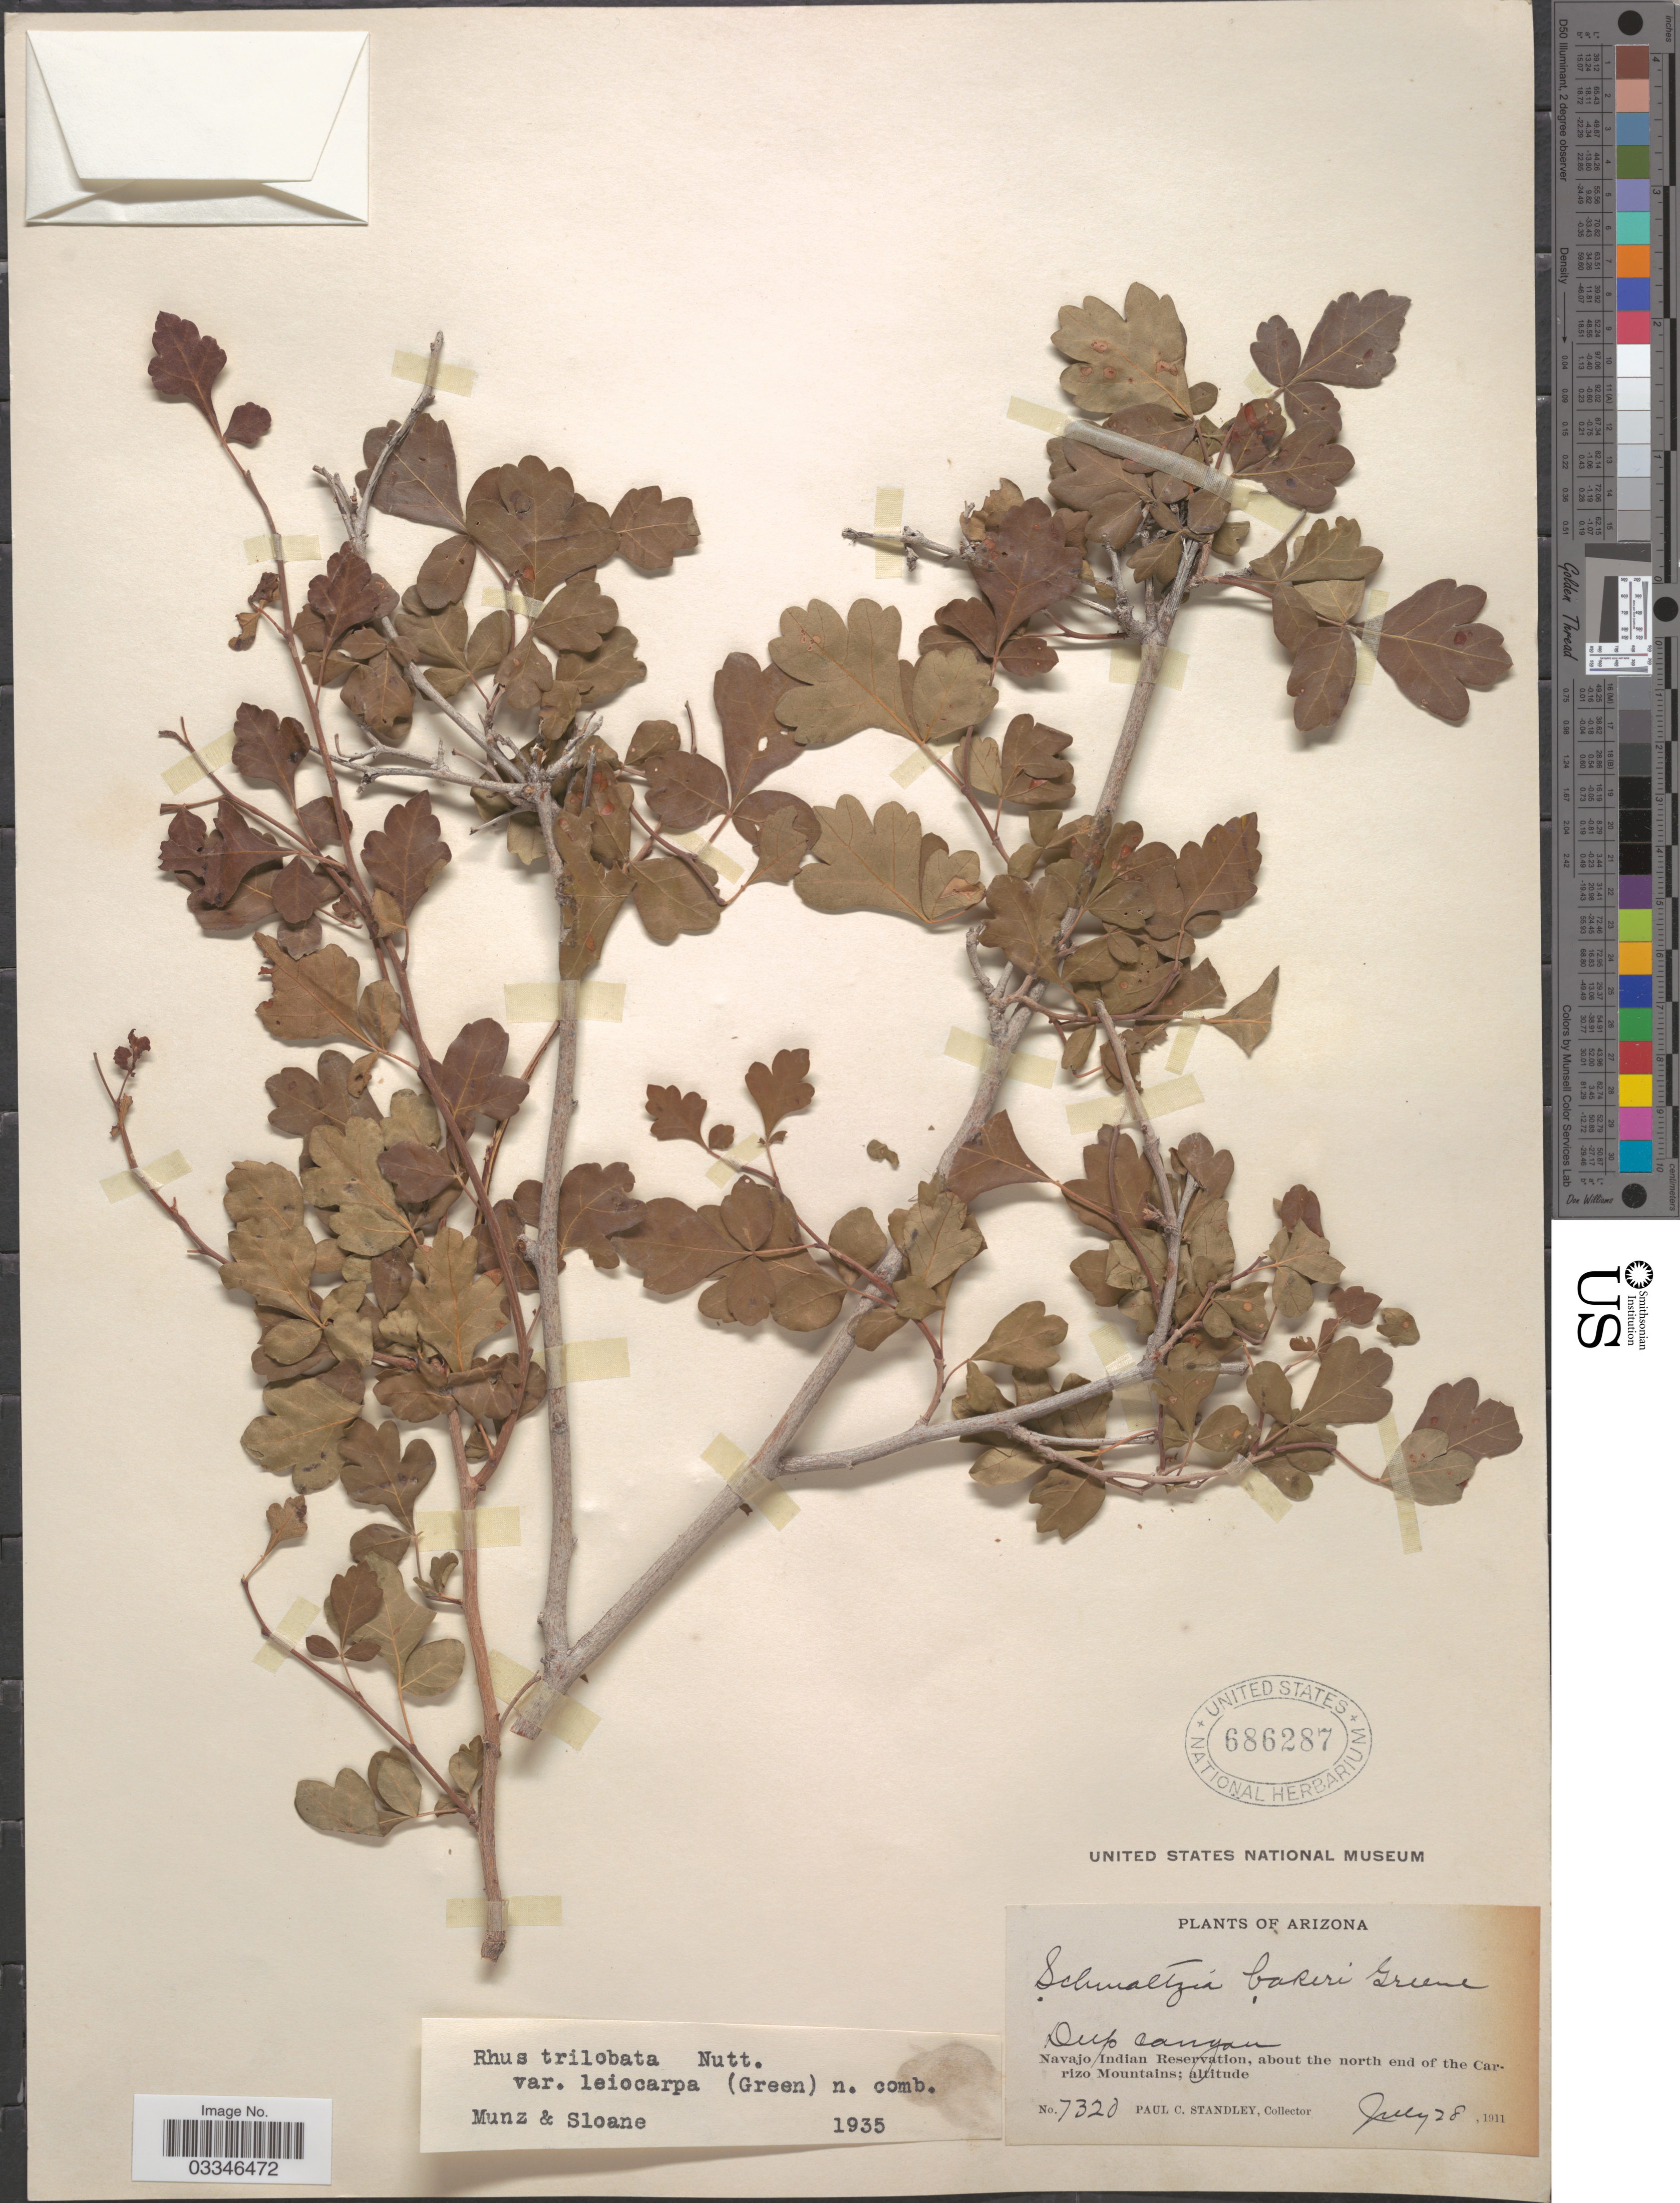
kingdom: Plantae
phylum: Tracheophyta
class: Magnoliopsida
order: Sapindales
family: Anacardiaceae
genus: Rhus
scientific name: Rhus trilobata var. leiocarpa (Greene) Munz & Sloane ined.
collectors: P. C. Standley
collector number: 7320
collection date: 1911-07-28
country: United States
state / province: Arizona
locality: Deep canyon, Navajo Indian Reservation, about the north end of the Carrizo Mountains.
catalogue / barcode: US 686287